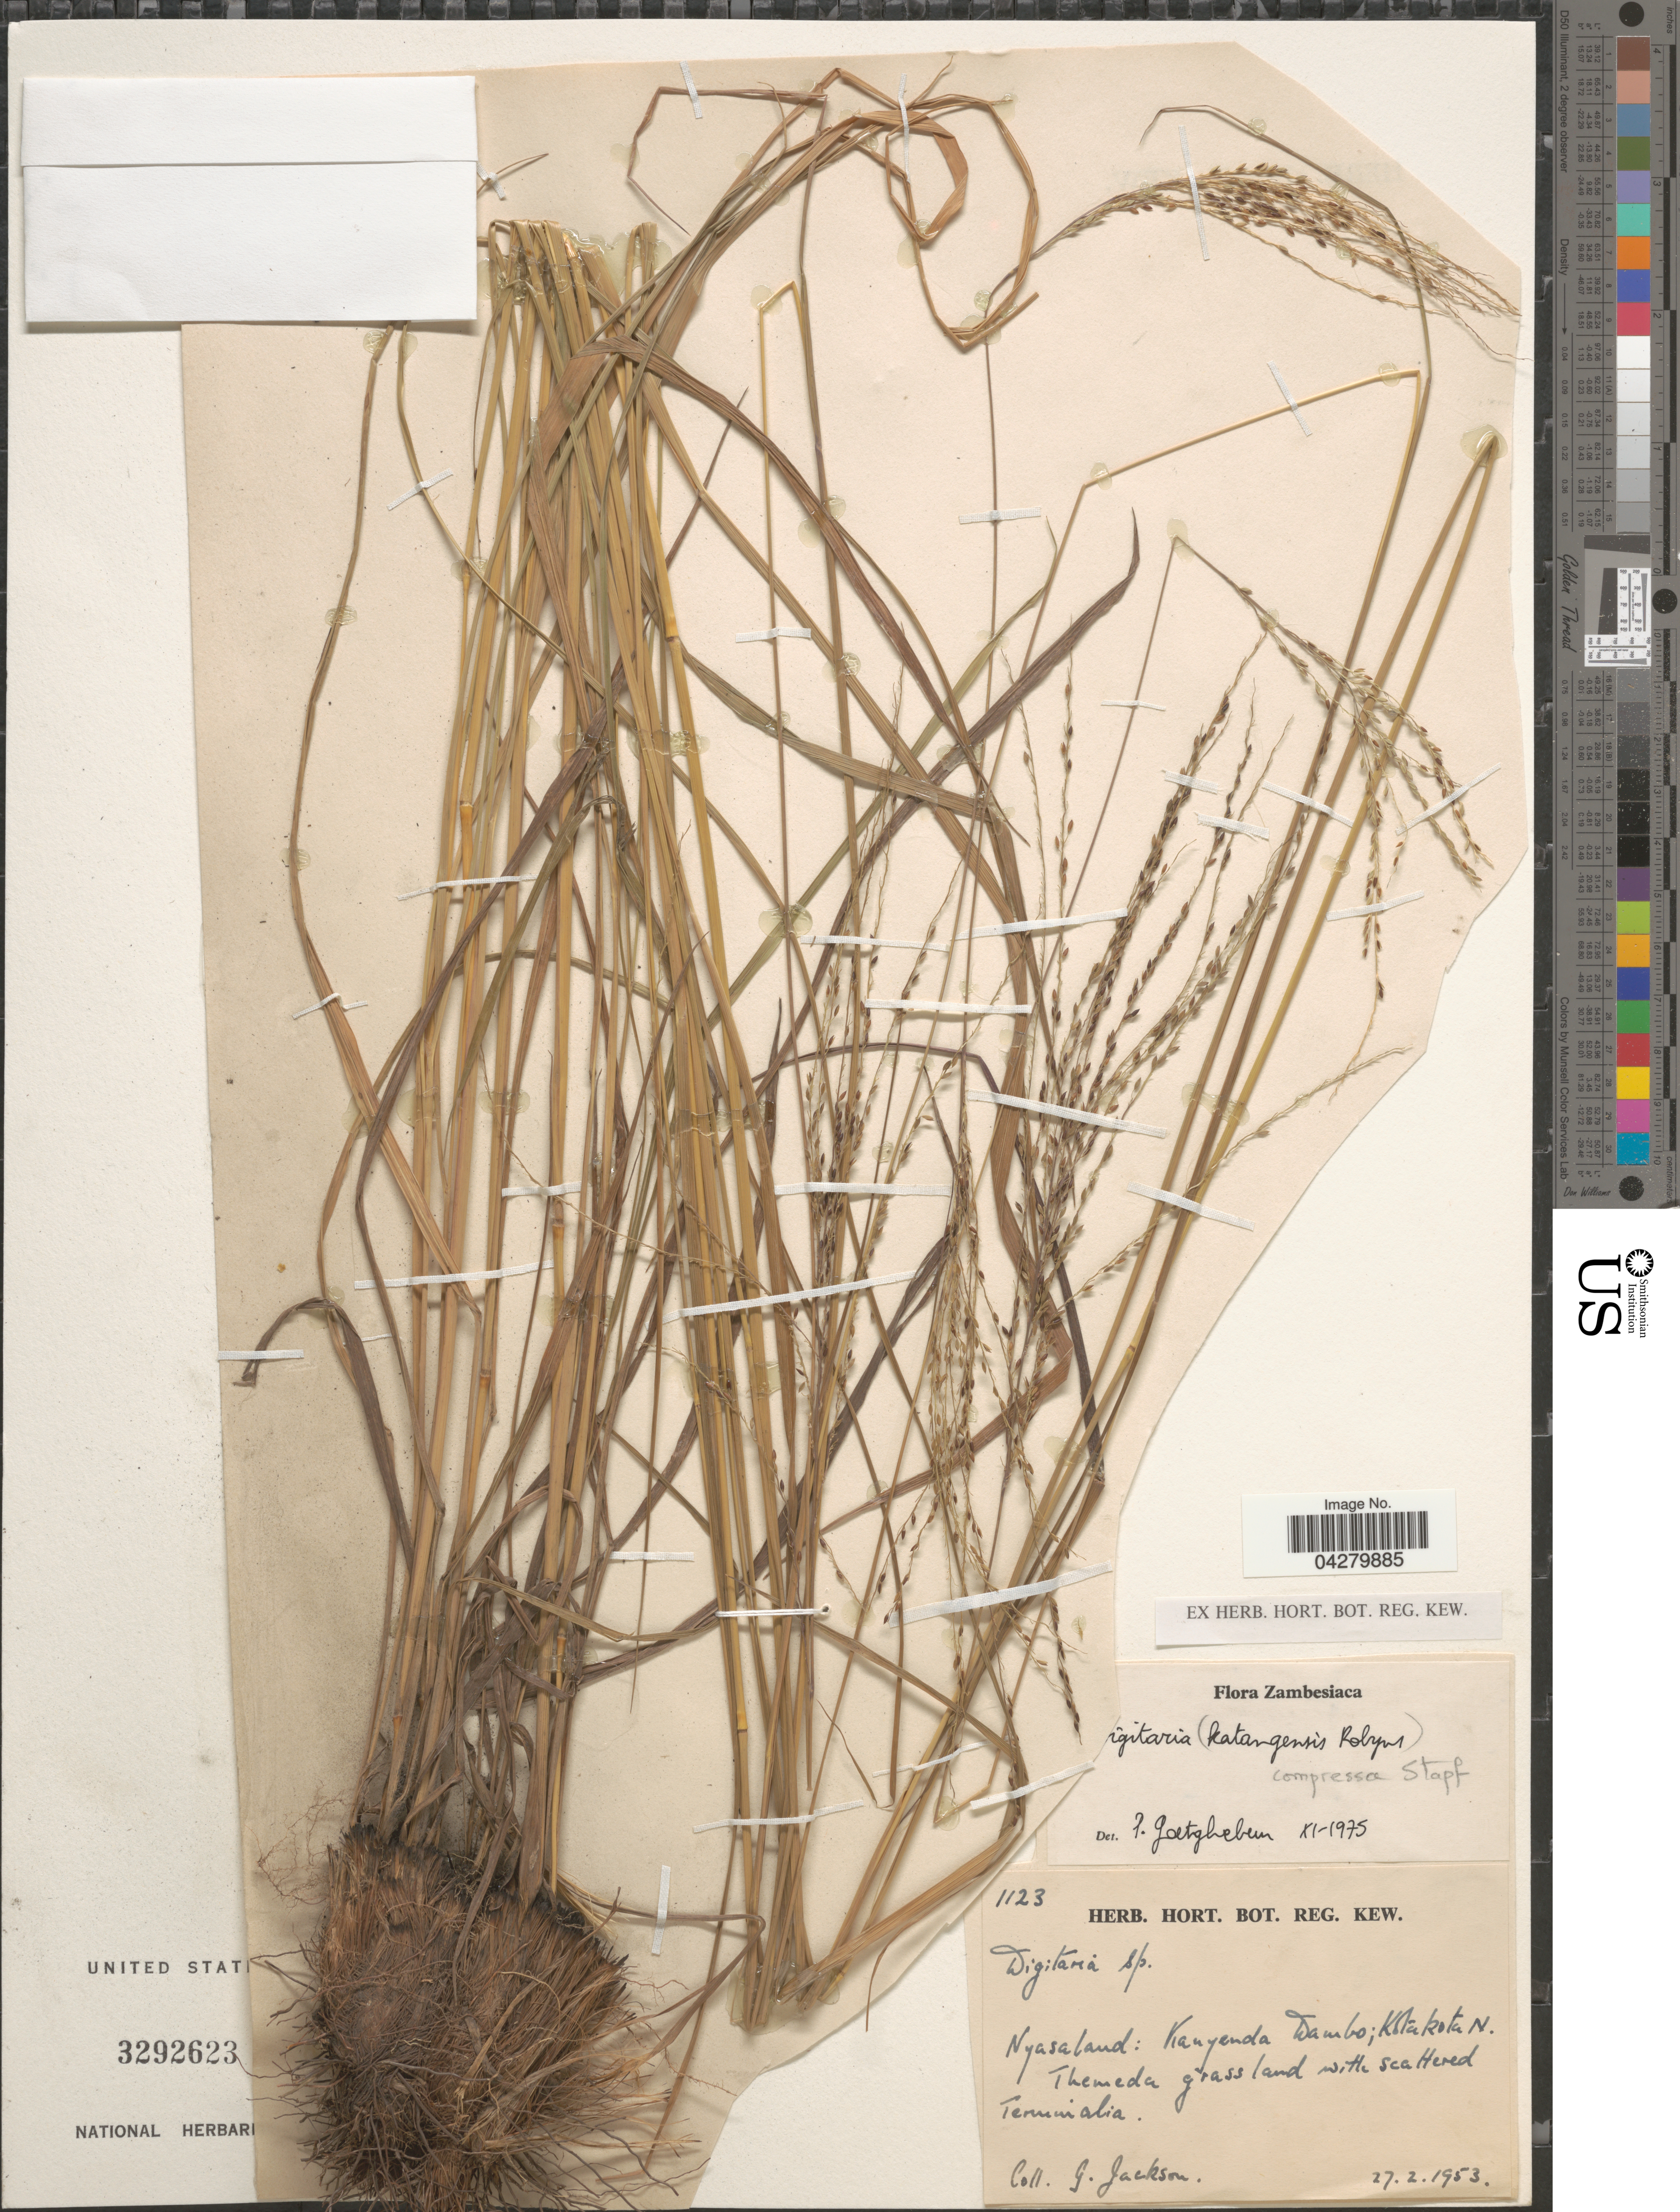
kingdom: Plantae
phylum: Tracheophyta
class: Liliopsida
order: Poales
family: Poaceae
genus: Digitaria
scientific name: Digitaria compressa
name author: Stapf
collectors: G. Jackson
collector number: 1123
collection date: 1953-02-27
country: Malawi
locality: Nyasaland: Kanyenda Dambo; Kstakota [interpreted] N.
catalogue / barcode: US 3292623